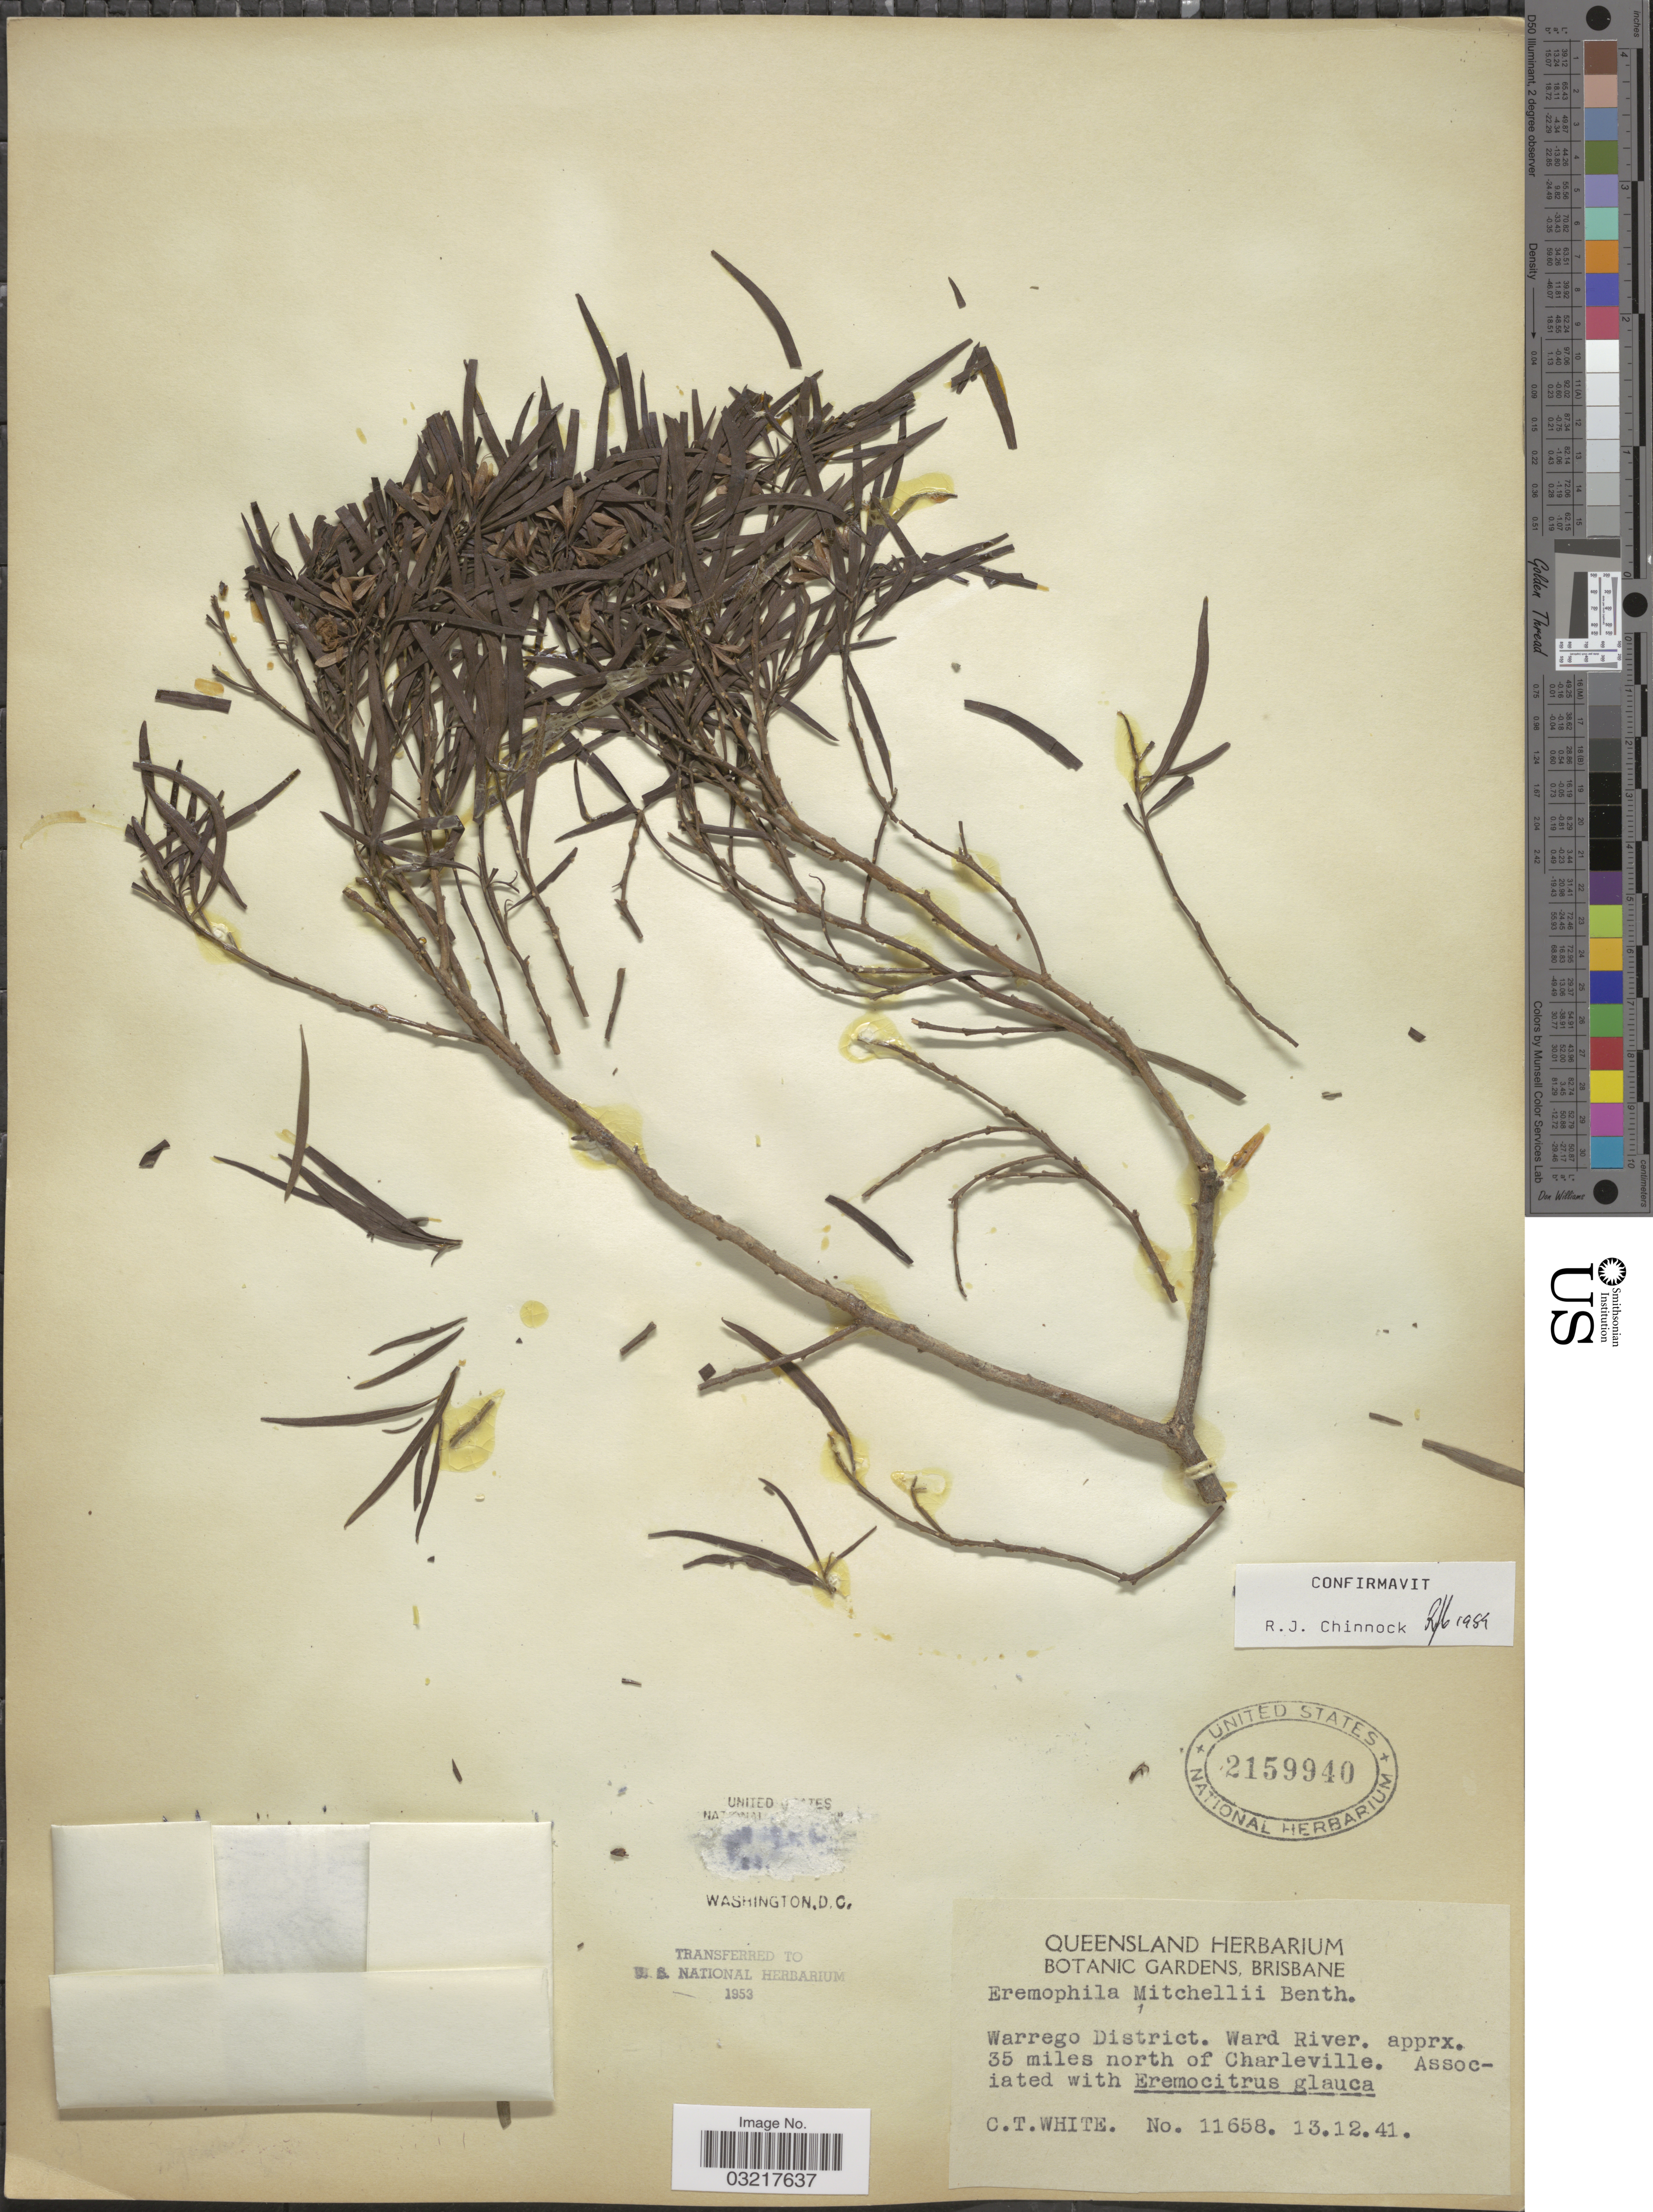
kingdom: Plantae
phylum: Tracheophyta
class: Magnoliopsida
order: Lamiales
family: Scrophulariaceae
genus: Eremophila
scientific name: Eremophila mitchellii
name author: Benth.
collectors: C. T. White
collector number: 11658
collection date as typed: Transcribed d/m/y: 13/12/41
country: Australia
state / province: Queensland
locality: Warrego District. Ward River. apprx. 35 miles north of Charleville.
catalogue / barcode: US 2159940